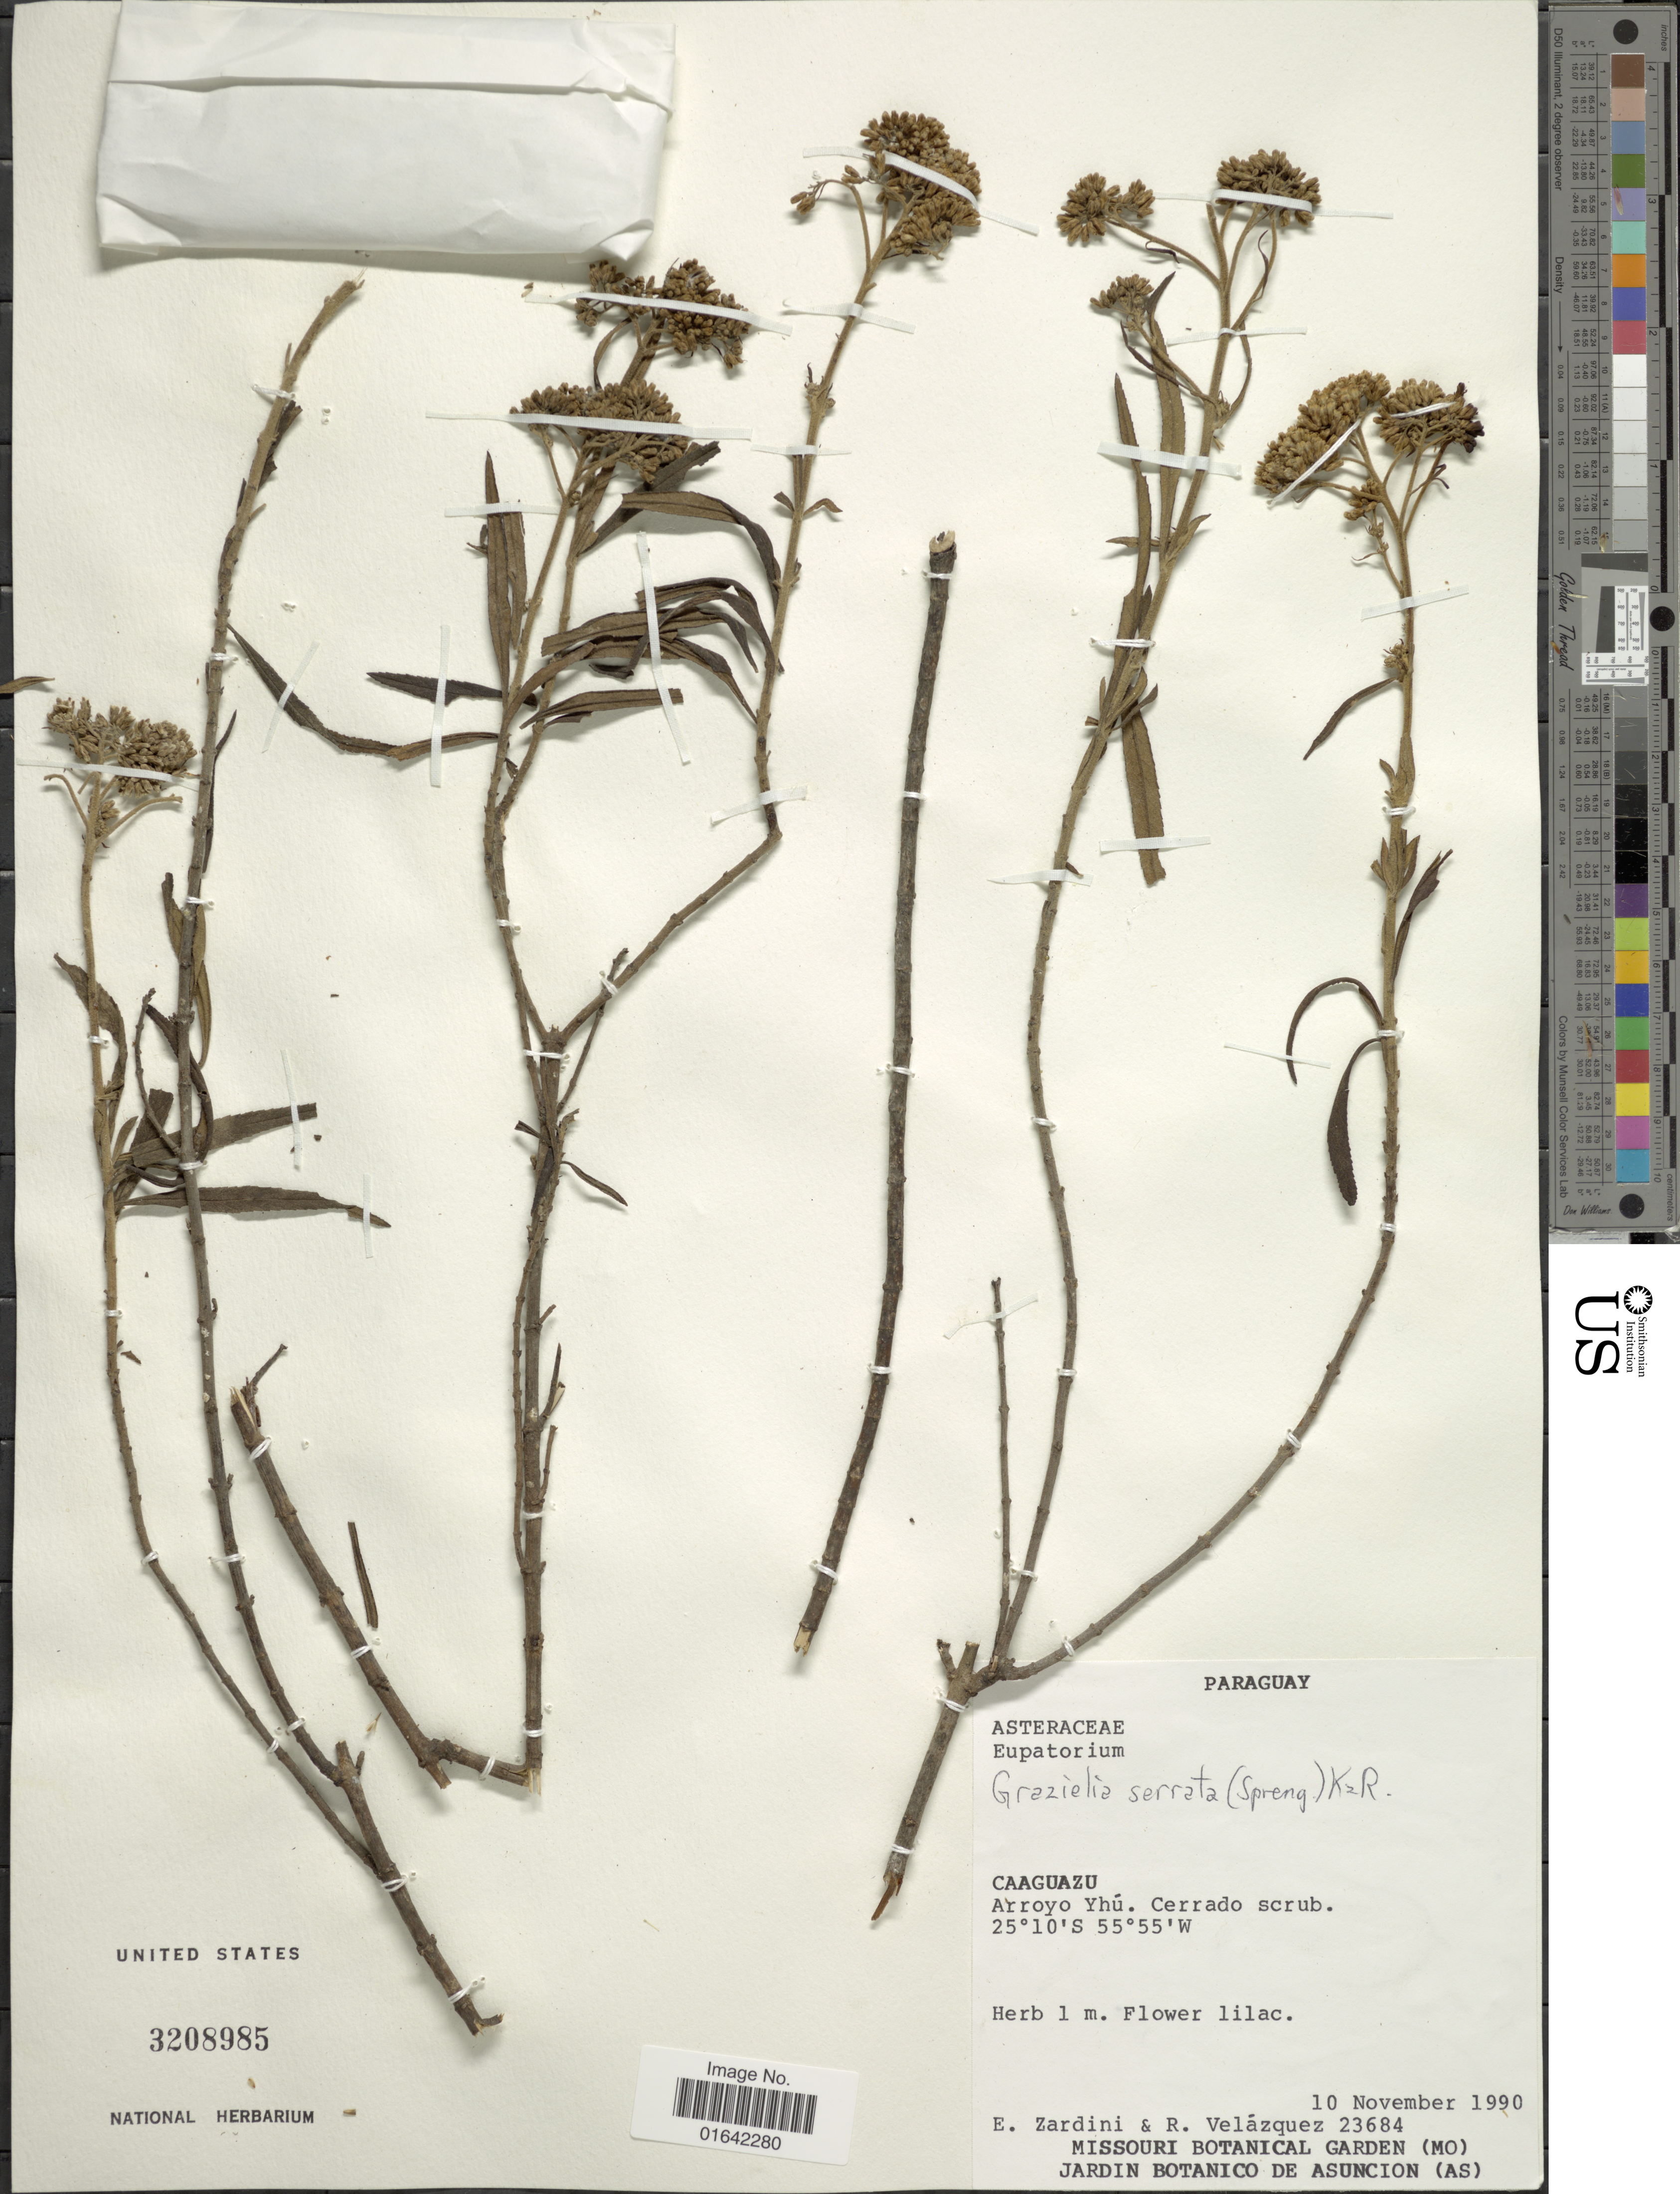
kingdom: Plantae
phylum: Tracheophyta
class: Magnoliopsida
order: Asterales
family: Asteraceae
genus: Grazielia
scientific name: Grazielia serrata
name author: (Spreng.) R.M. King & H. Rob.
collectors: E. M. Zardini & R. Velázquez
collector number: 23684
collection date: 1990-11-10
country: Paraguay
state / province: Caaguazu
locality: Caaguazu, Arroyo Yhu, Cerrado scrub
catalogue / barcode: US 3208985